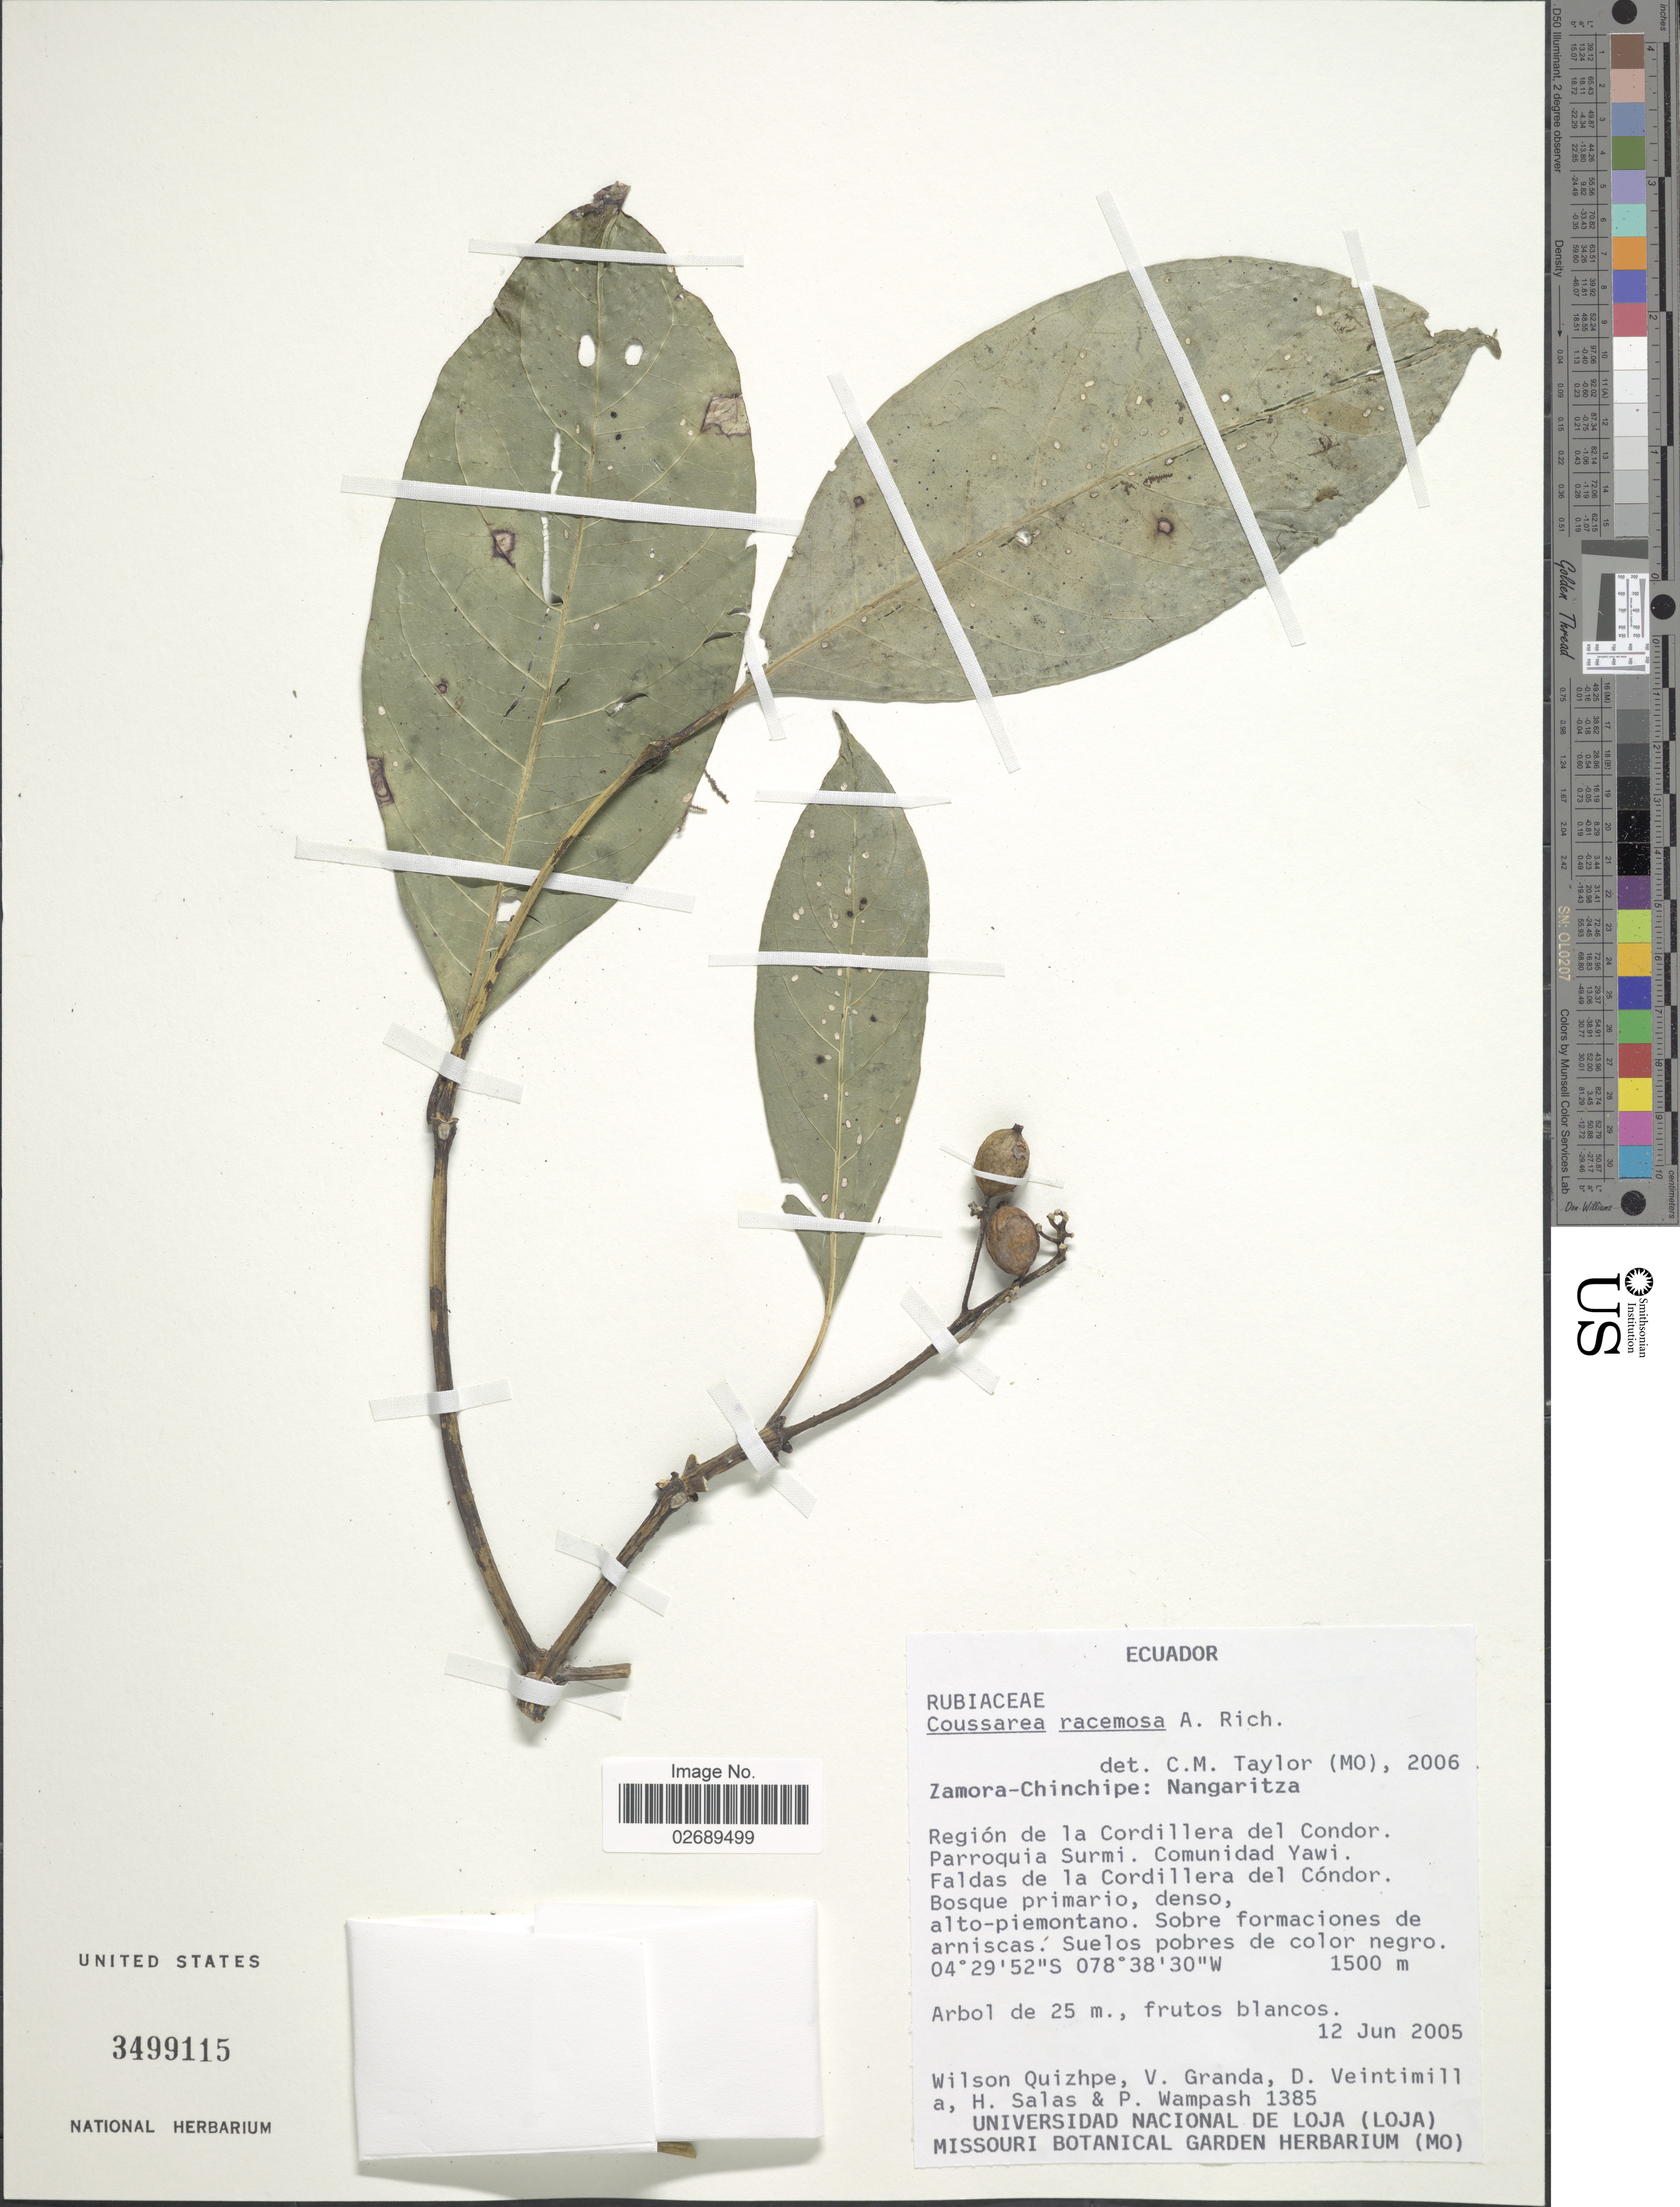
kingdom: Plantae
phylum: Tracheophyta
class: Magnoliopsida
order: Gentianales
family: Rubiaceae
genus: Coussarea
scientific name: Coussarea racemosa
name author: A. Rich.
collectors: W. Quizhpe, V. Granda, D. Veintimilla, H. Salas & P. Wampash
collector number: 1385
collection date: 2005-06-12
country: Ecuador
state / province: Zamora-Chinchipe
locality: Nangaritza. Region de la Cordillera del Condor. Parroquia Surmi. Comunidad Yawi. Faldas de la Cordillera del Condor.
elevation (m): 1500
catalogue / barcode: US 3499115